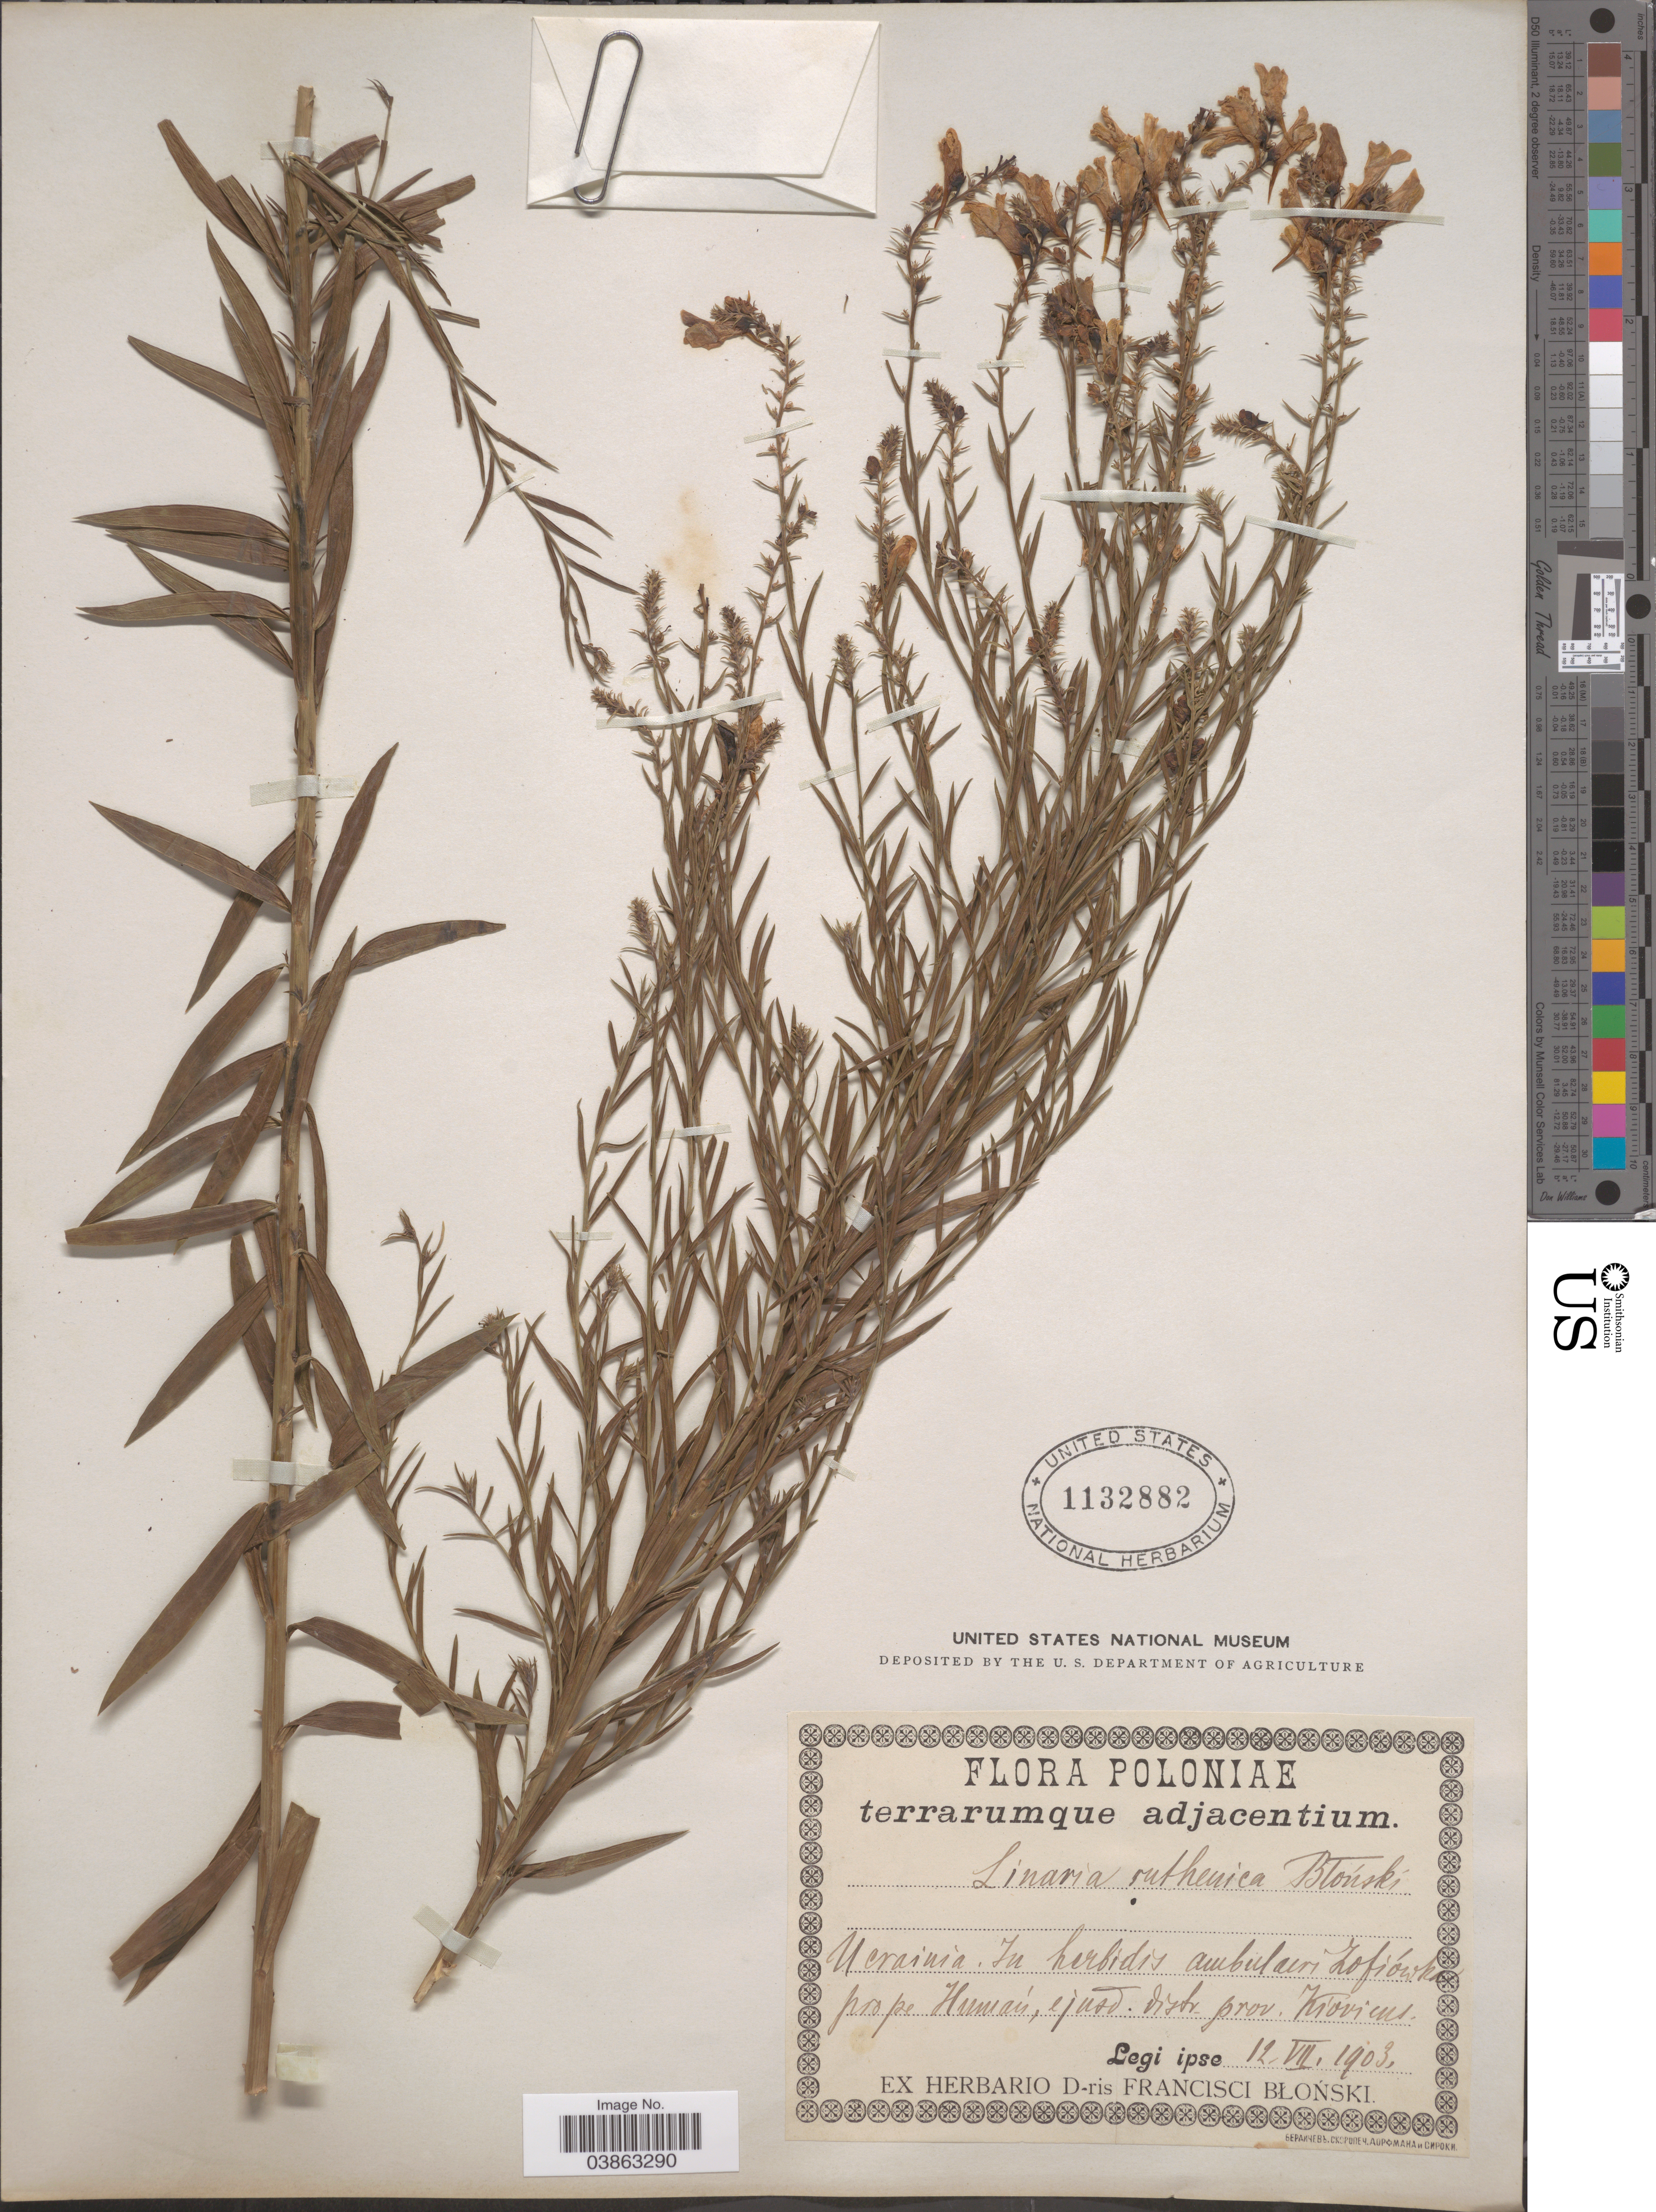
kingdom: Plantae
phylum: Tracheophyta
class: Magnoliopsida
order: Lamiales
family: Plantaginaceae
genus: Linaria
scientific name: Linaria ruthenica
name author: Blonski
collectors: F. Blonski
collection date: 1903-07-12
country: Poland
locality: Terrarumque adjacentium. Merainia. In herbidis ambulum Zofiówka prope Huwai, ejusd. distr. prov. Kioviens. [interpreted]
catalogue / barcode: US 1132882